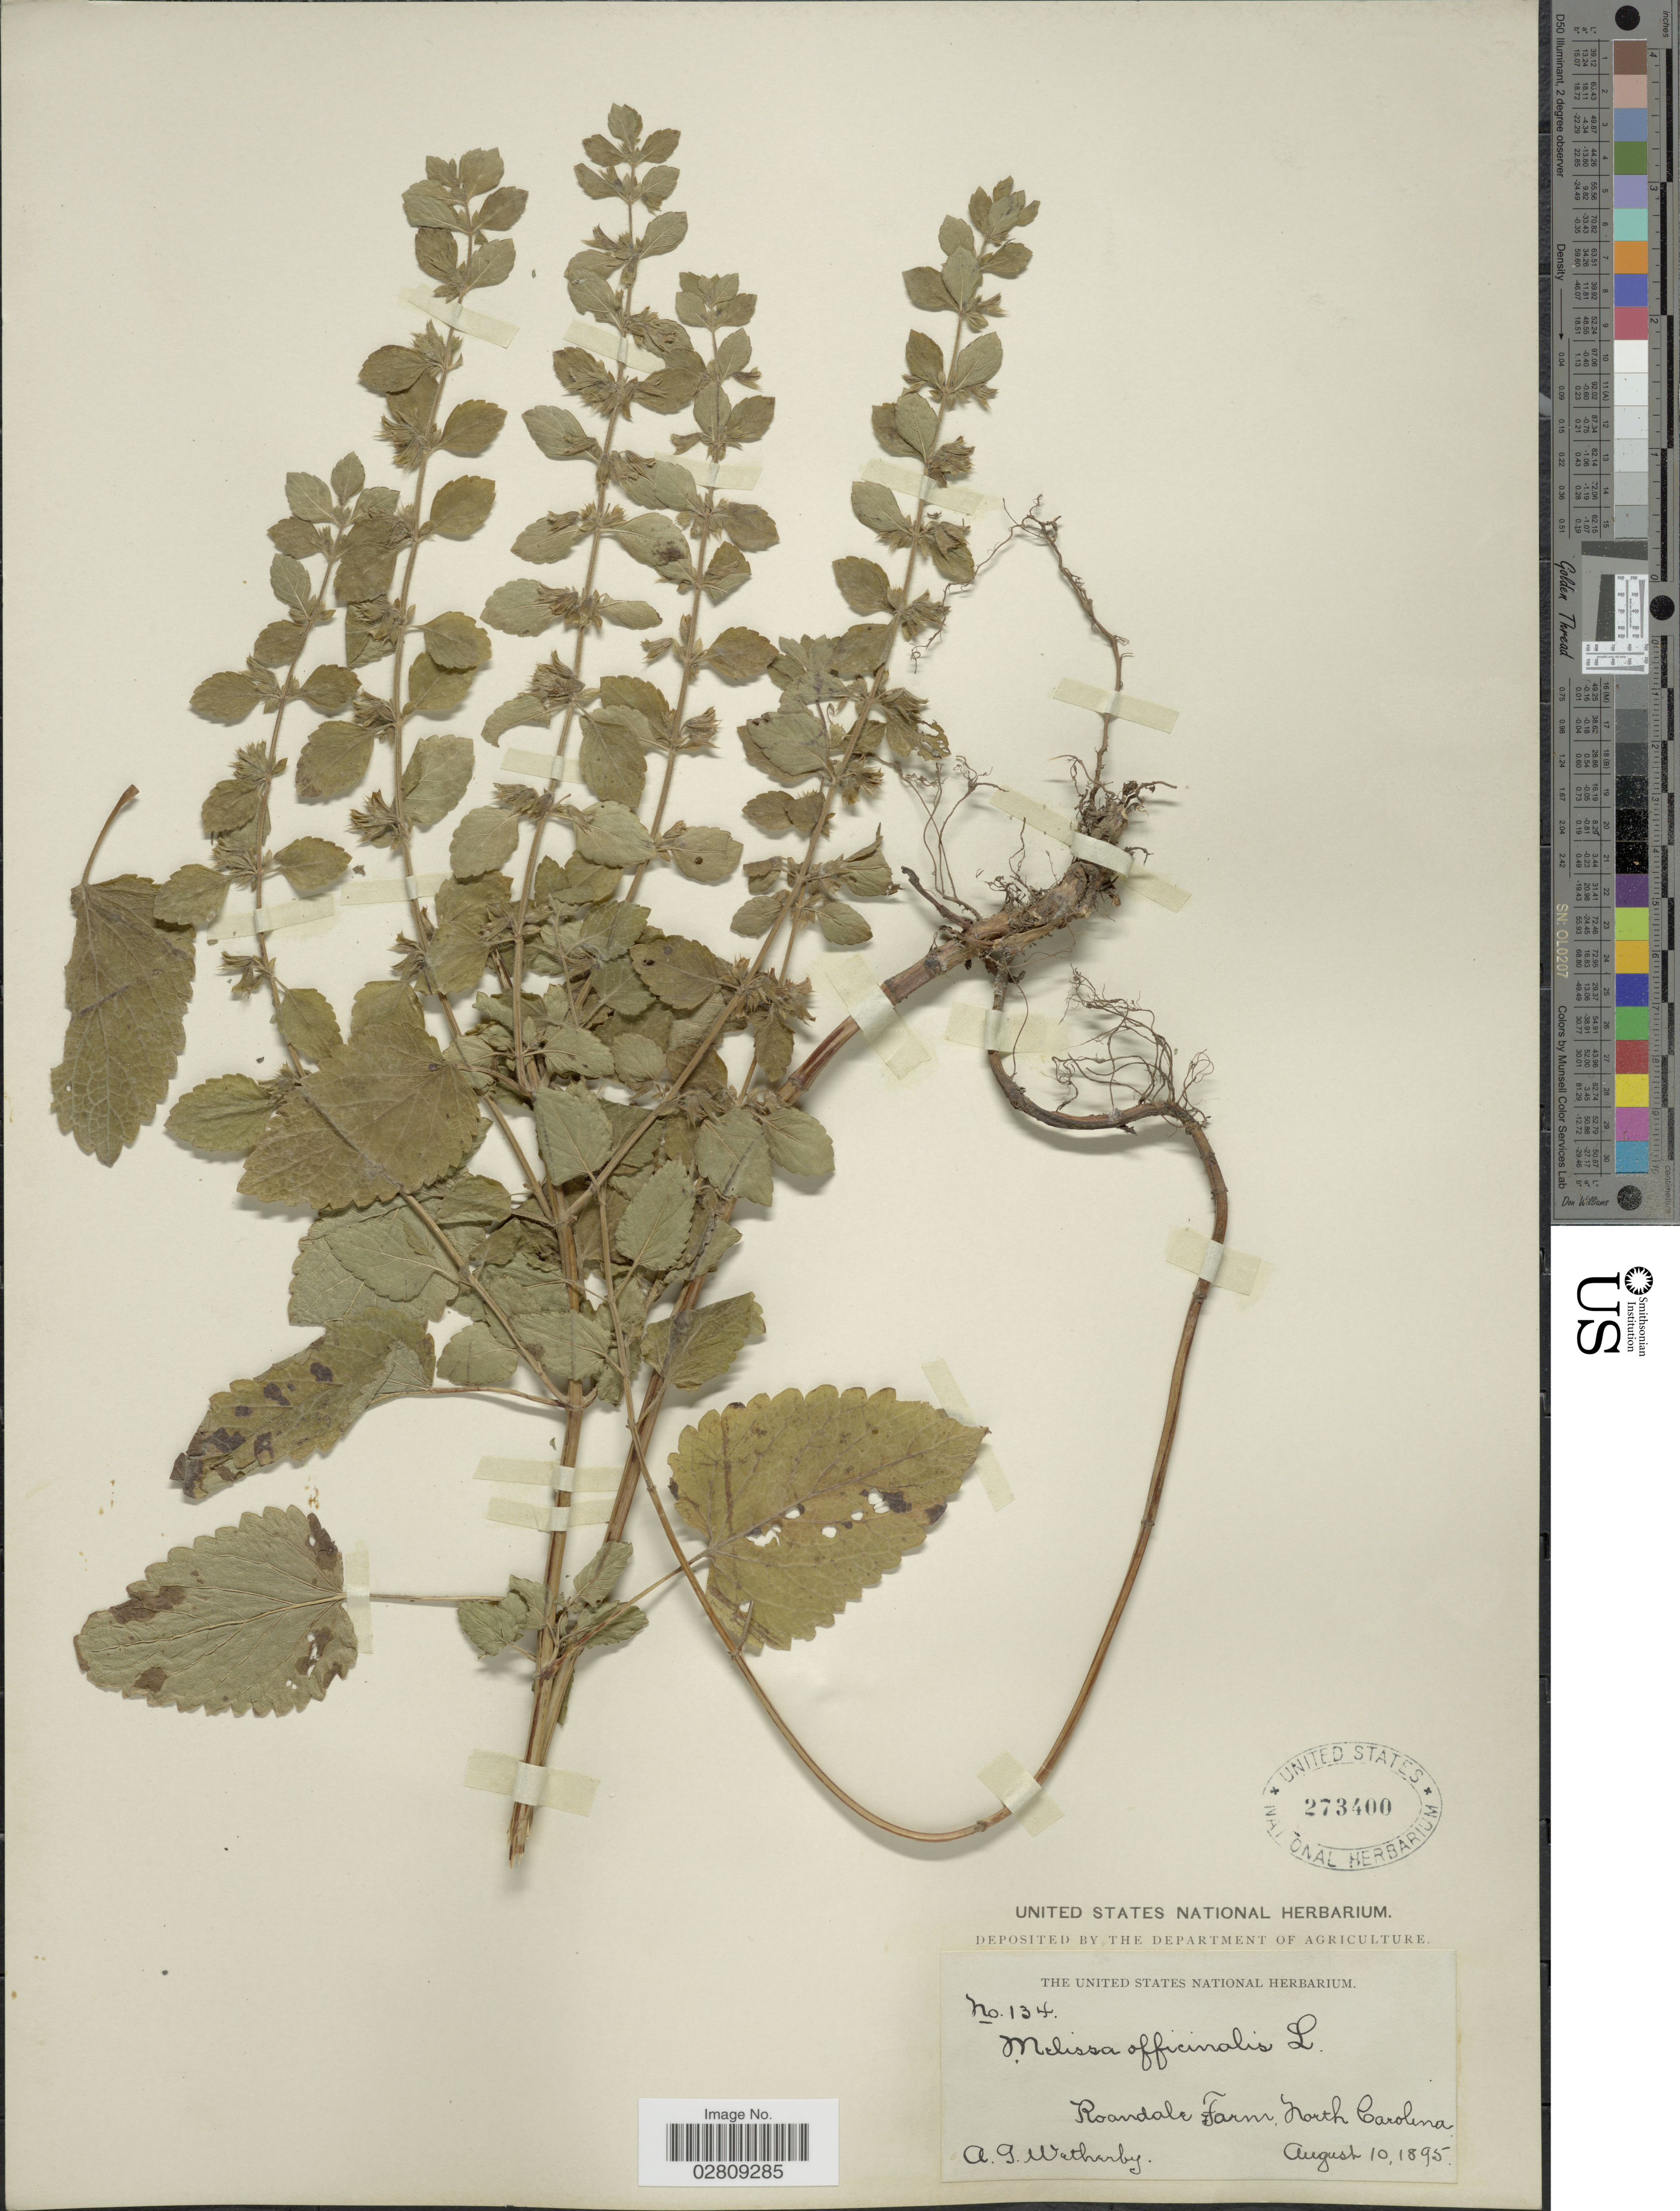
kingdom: Plantae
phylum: Tracheophyta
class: Magnoliopsida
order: Lamiales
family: Lamiaceae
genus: Melissa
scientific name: Melissa officinalis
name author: L.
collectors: A. Wetherby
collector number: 134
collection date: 1895-08-10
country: United States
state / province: North Carolina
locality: Roandale Farm.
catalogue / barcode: US 273400